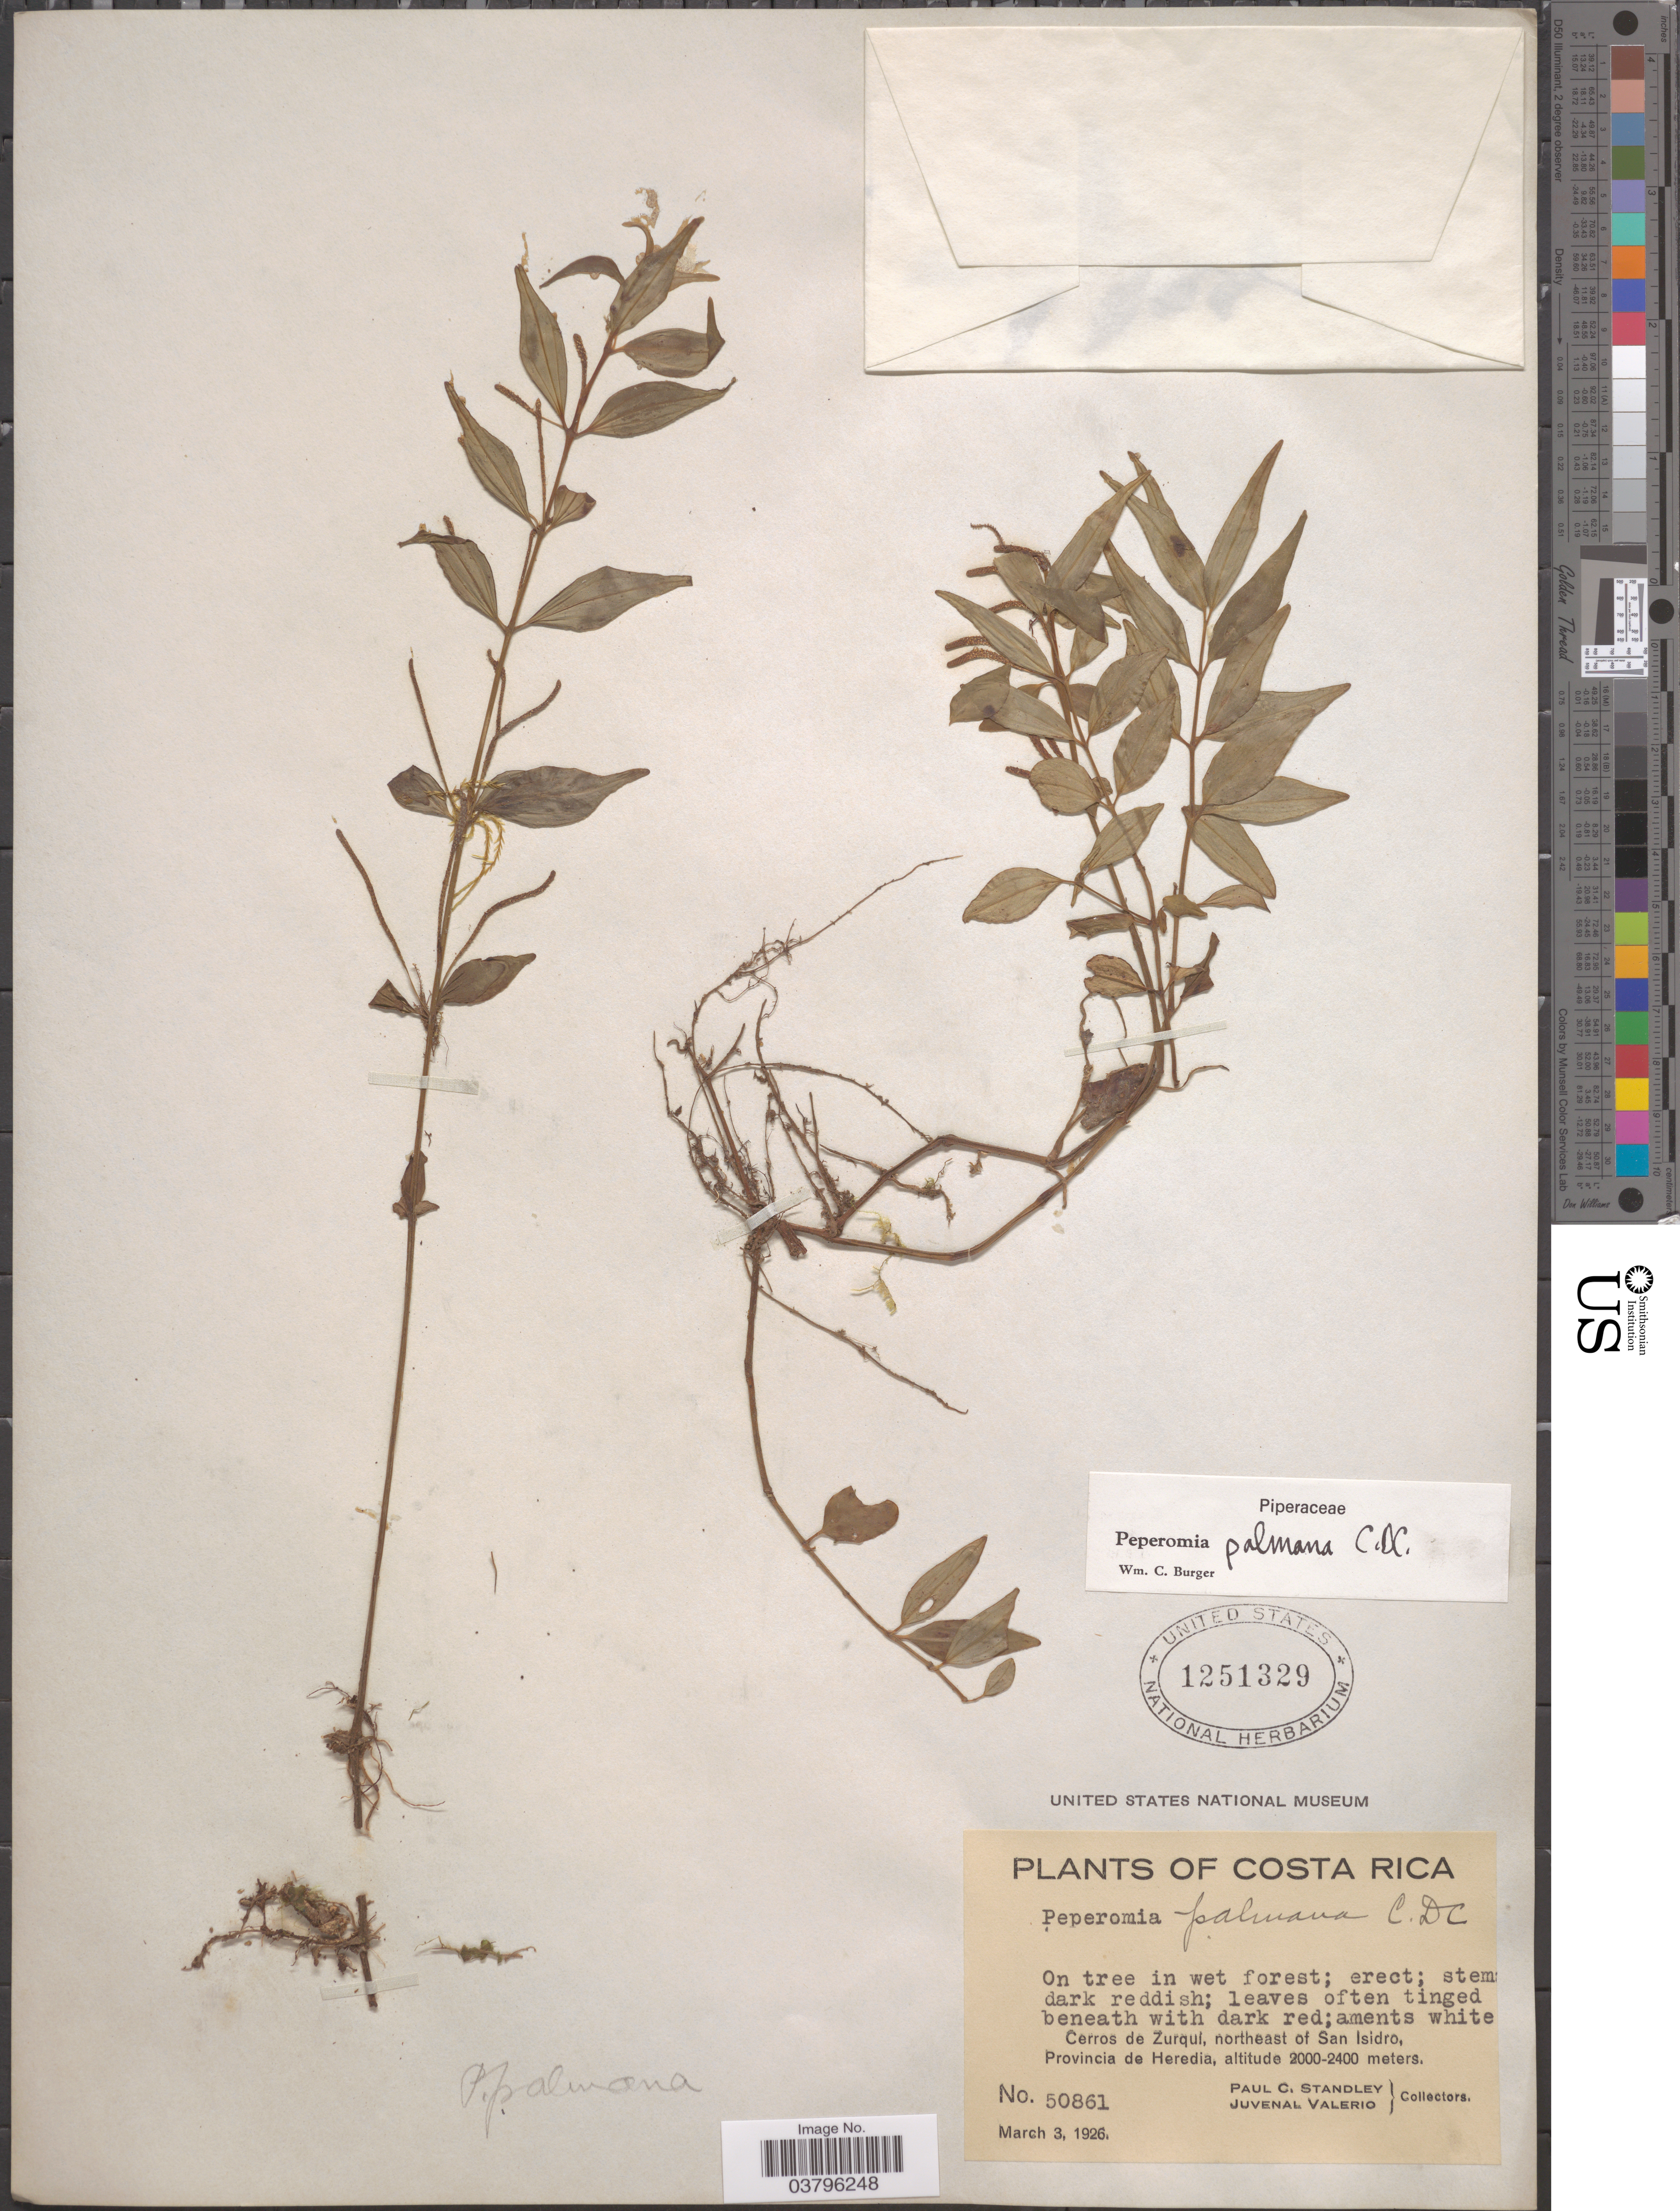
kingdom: Plantae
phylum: Tracheophyta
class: Magnoliopsida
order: Piperales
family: Piperaceae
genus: Peperomia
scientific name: Peperomia palmana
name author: C. DC.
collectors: P. C. Standley & J. Valerio R.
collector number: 50861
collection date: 1926-03-03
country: Costa Rica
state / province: Heredia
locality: Cerros de Zurquí, northeast of San Isidro.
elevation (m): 2000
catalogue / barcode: US 1251329